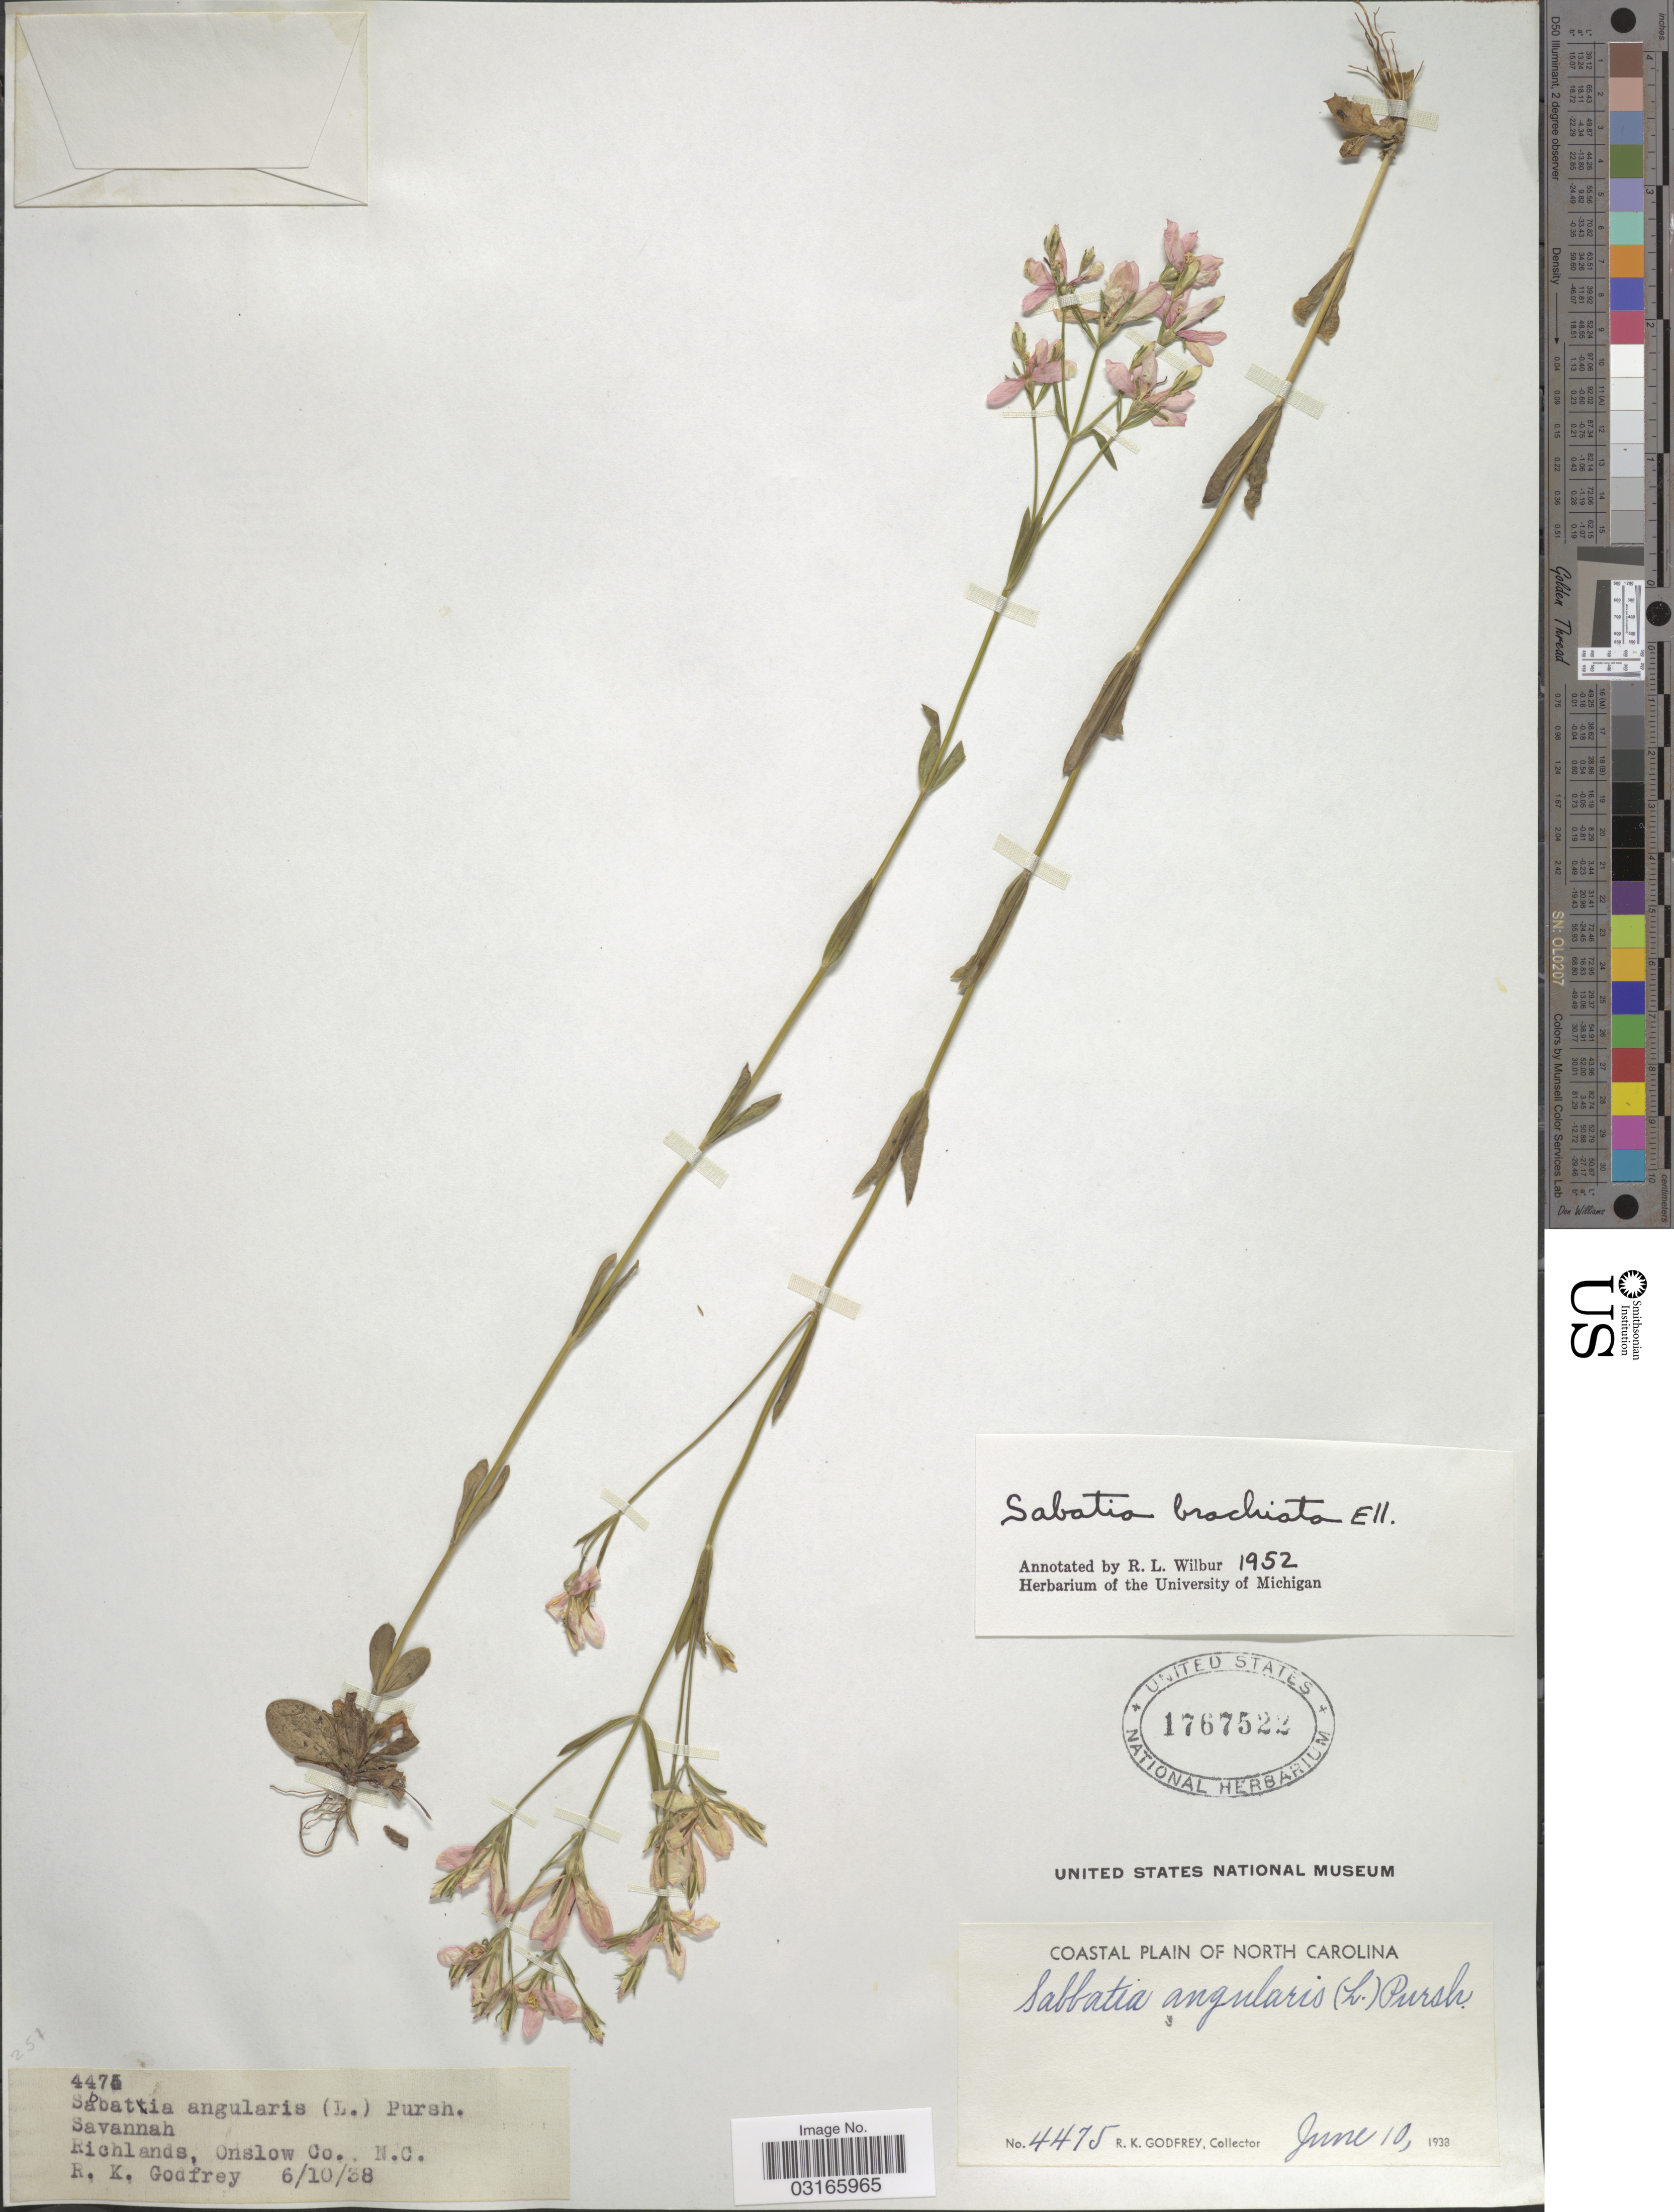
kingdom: Plantae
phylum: Tracheophyta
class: Magnoliopsida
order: Gentianales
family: Gentianaceae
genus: Sabatia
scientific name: Sabatia brachiata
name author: Elliott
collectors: R. K. Godfrey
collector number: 4475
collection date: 1938-06-10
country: United States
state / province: North Carolina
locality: Coastal Plain of North Carolina, Richland, Onslow Co.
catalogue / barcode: US 1767522